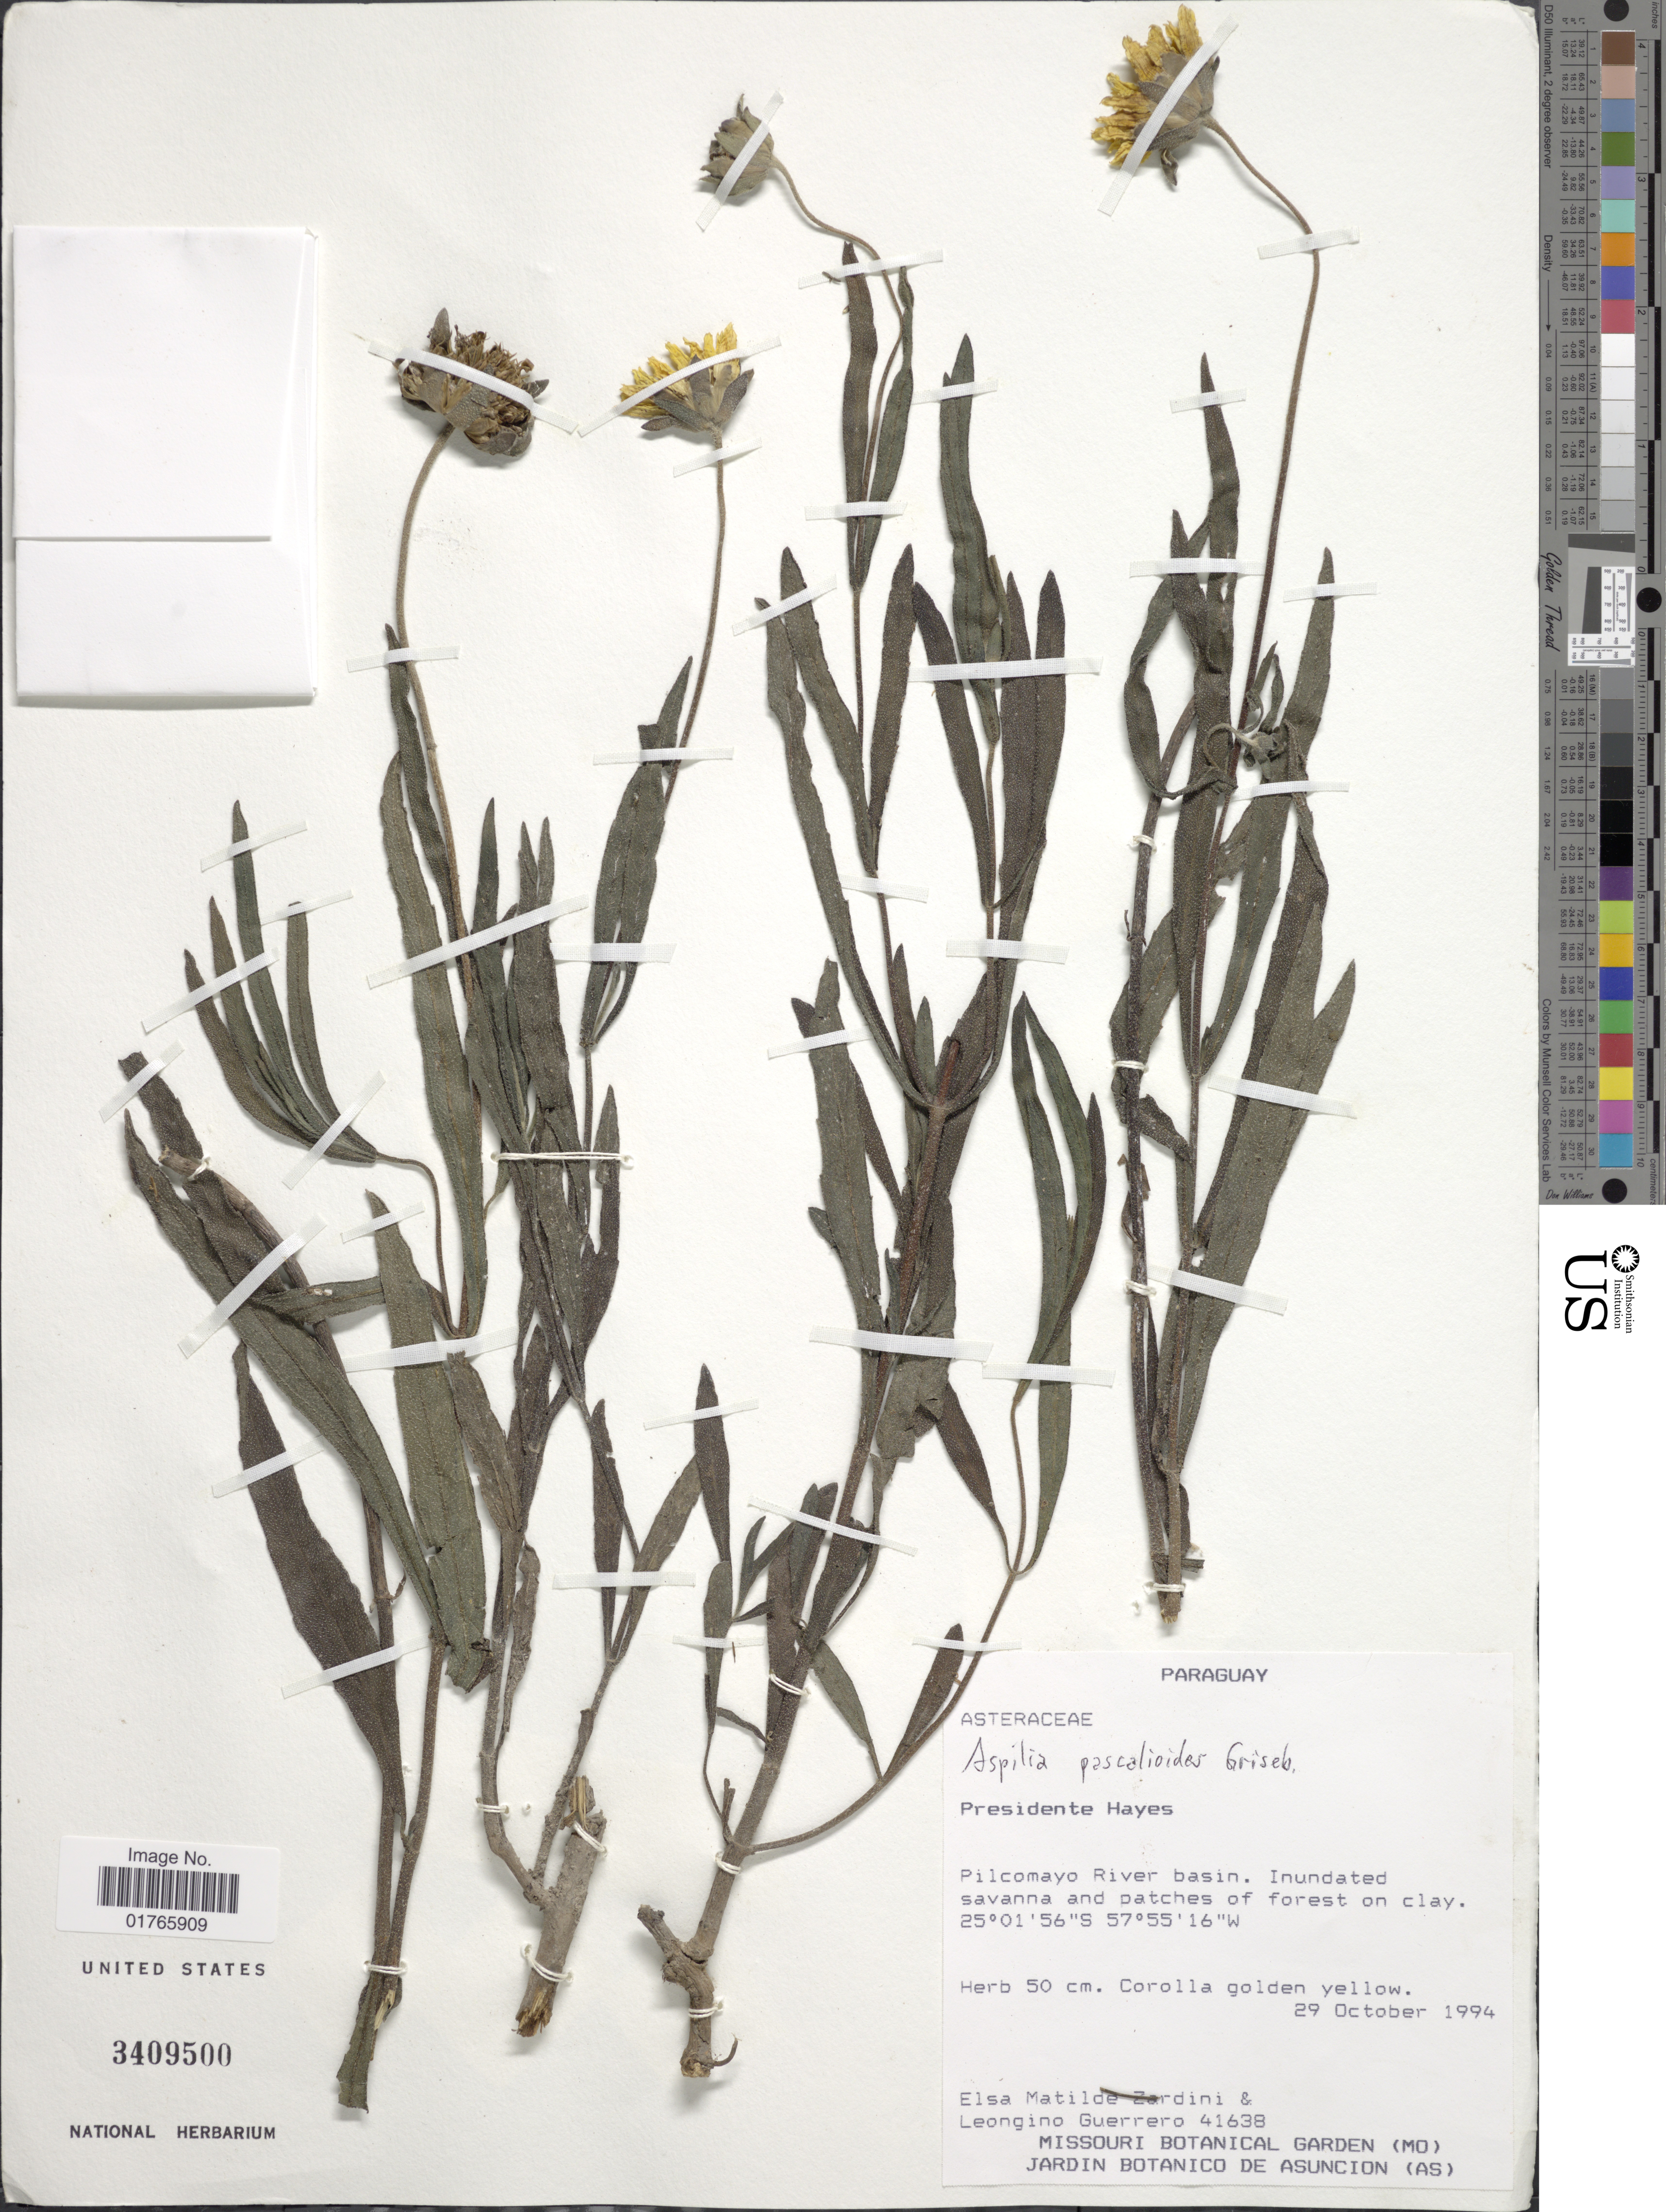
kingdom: Plantae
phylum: Tracheophyta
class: Magnoliopsida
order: Asterales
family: Asteraceae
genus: Aspilia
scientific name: Aspilia pascalioides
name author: Griseb.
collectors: E. M. Zardini & L. Guerrero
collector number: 41638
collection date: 1994-10-29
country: Paraguay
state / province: Presidente Hayes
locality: Pilcomayo River basin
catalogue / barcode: US 3409500